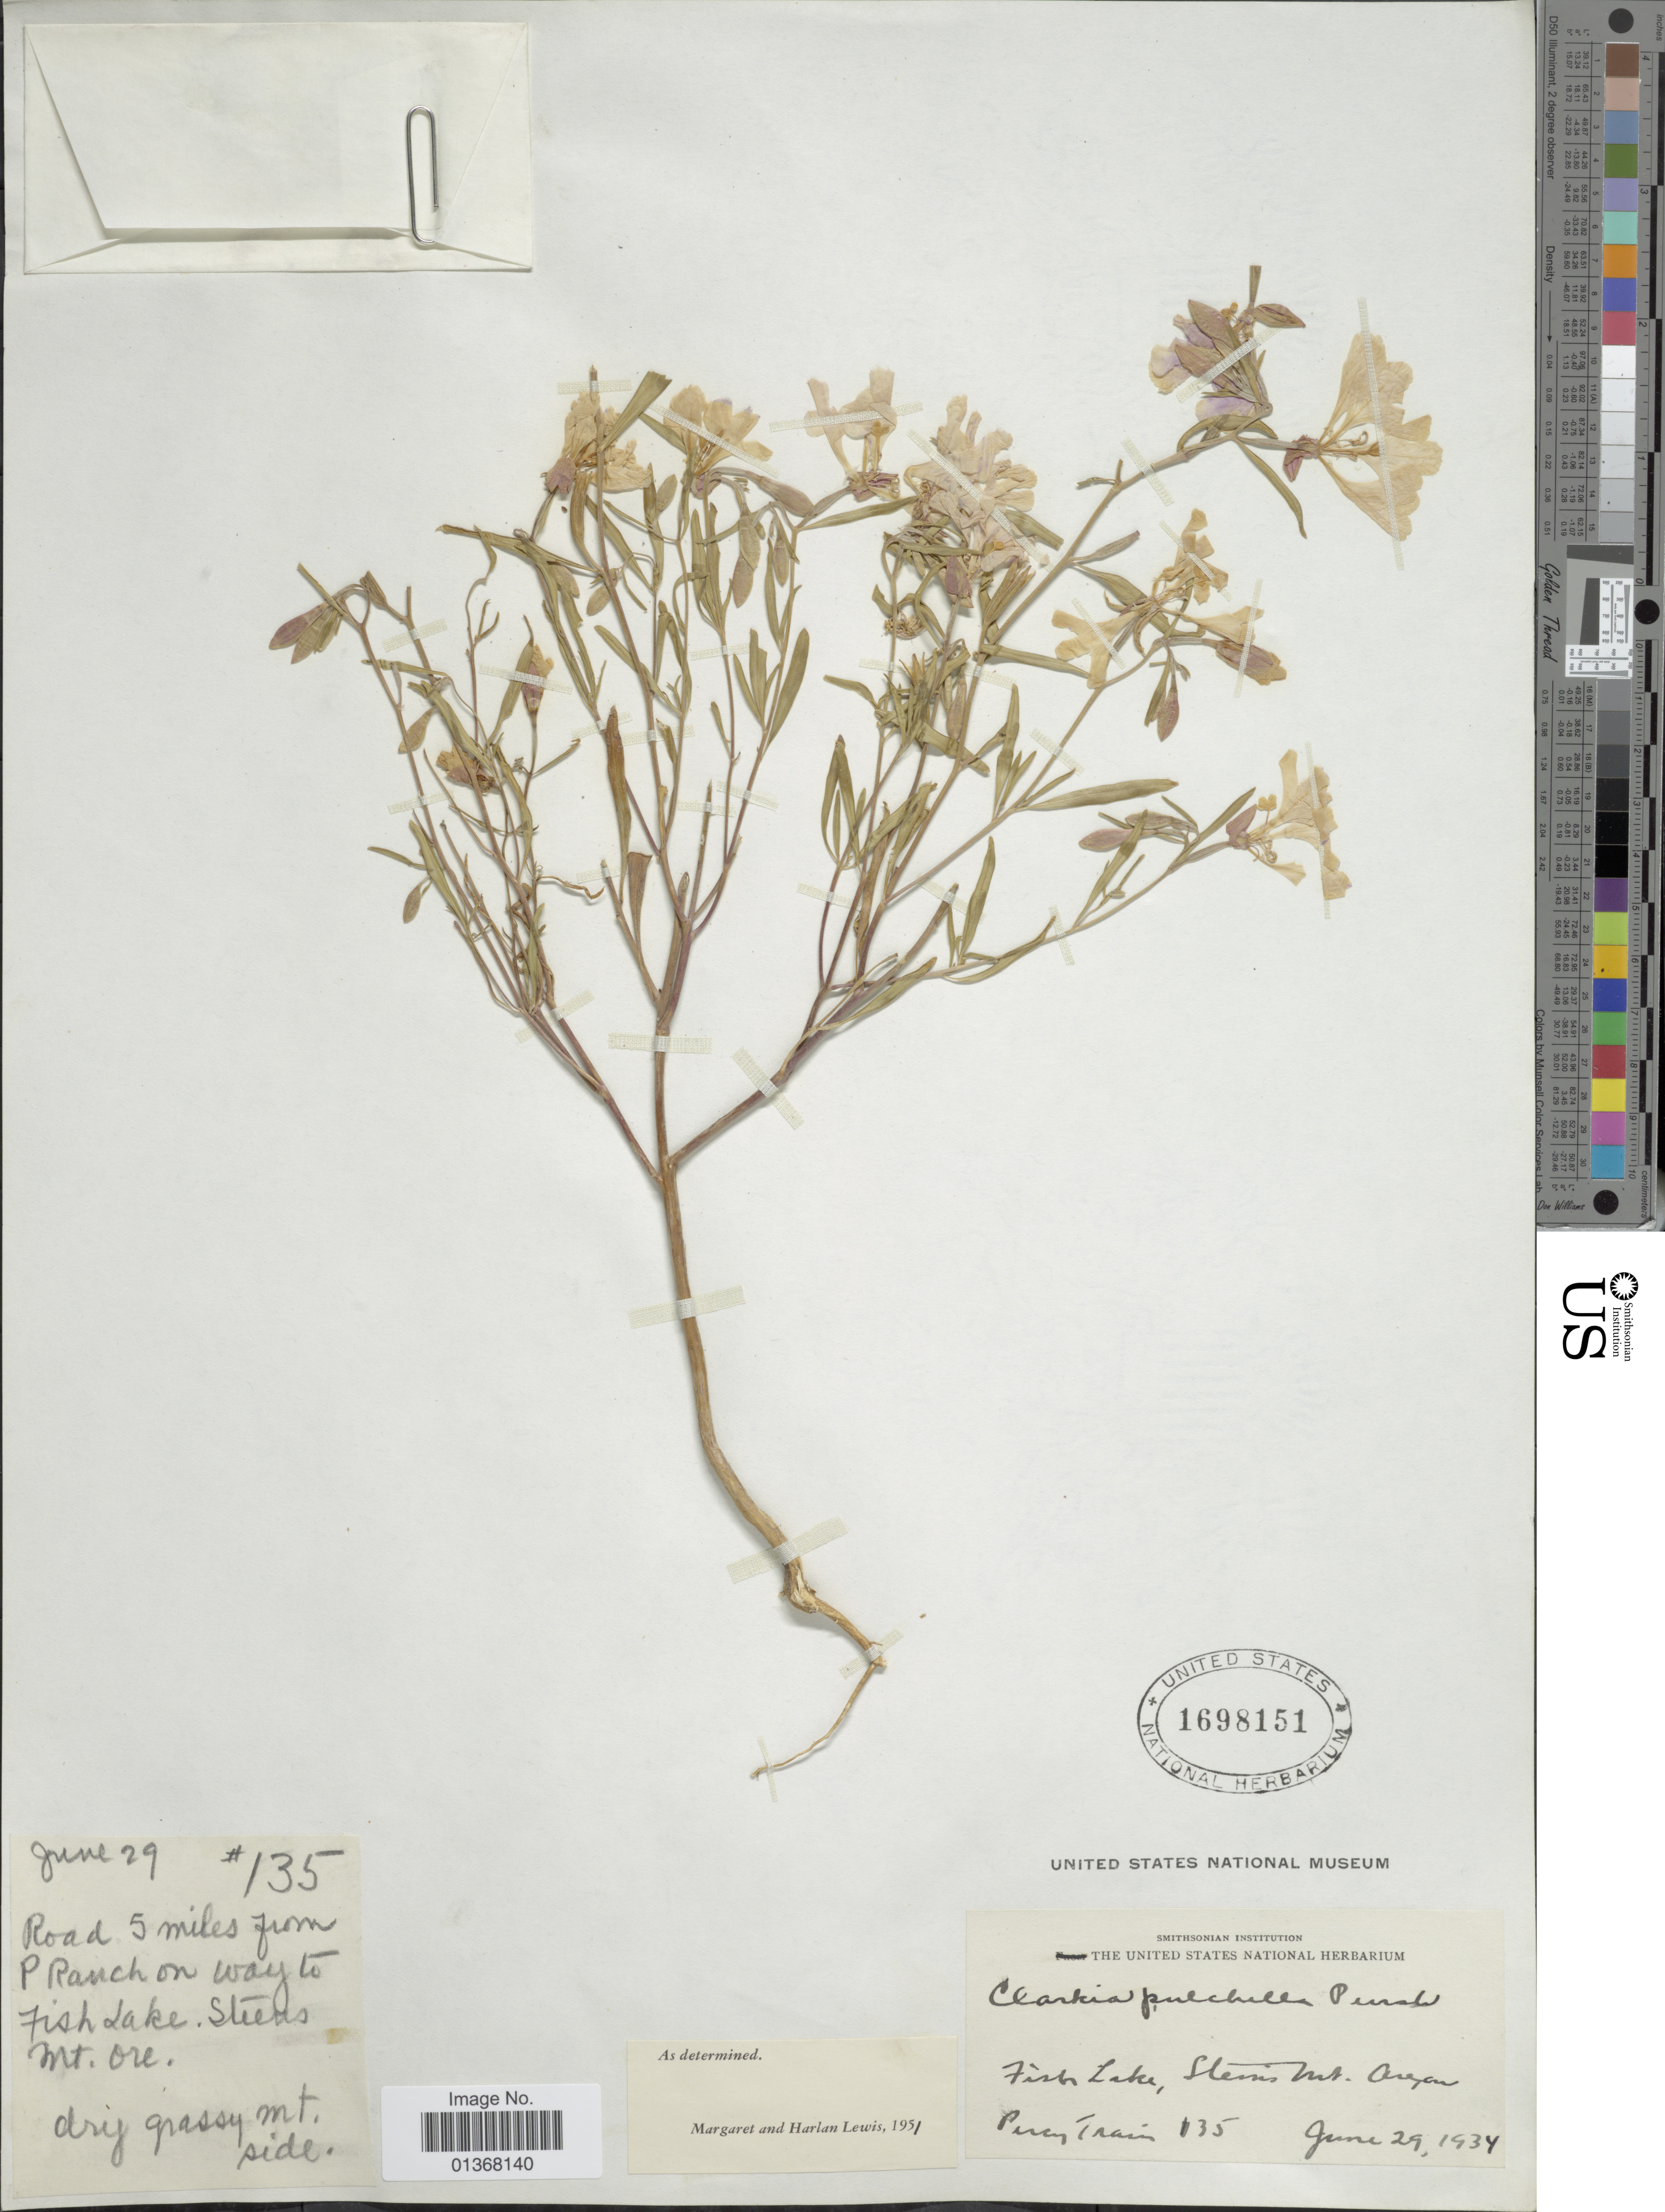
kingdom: Plantae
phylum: Tracheophyta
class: Magnoliopsida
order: Myrtales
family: Onagraceae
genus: Clarkia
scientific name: Clarkia pulchella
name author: Pursh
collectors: P. Train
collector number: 135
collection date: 1934-06-29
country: United States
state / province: Oregon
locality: Fish Lake, Steins Mt.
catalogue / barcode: US 1698151